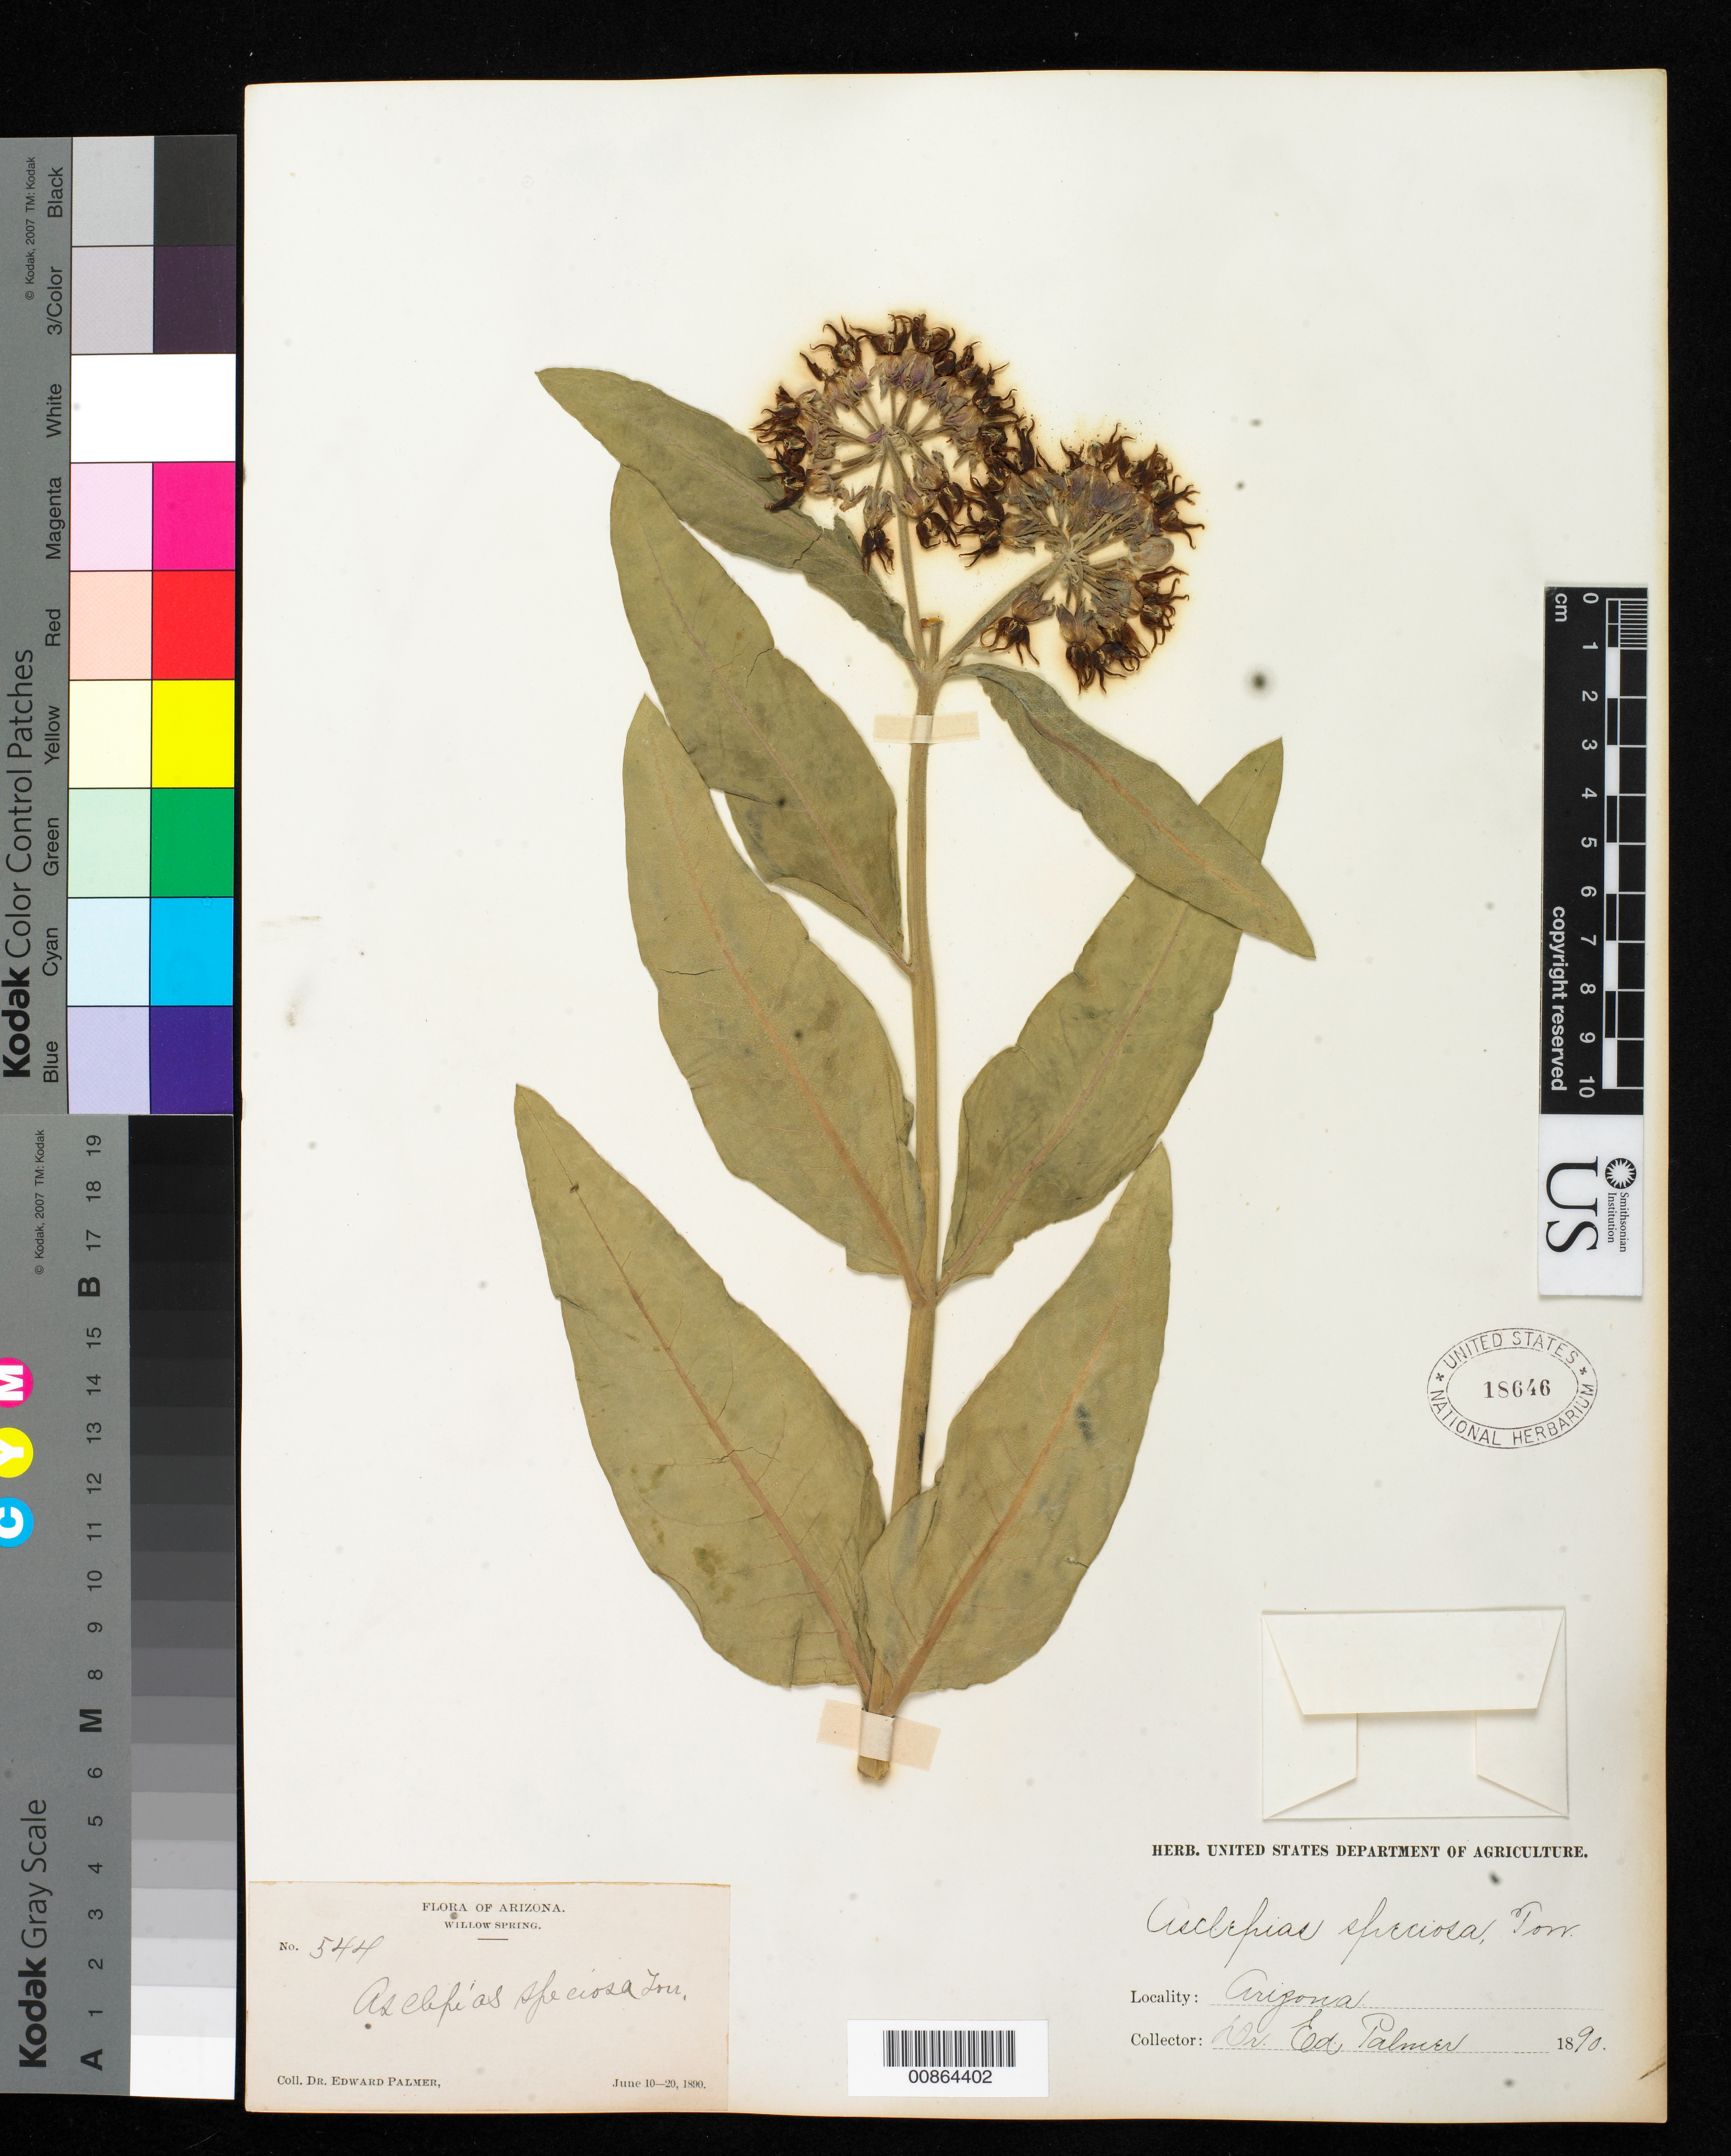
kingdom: Plantae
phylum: Tracheophyta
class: Magnoliopsida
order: Gentianales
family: Apocynaceae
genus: Asclepias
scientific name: Asclepias speciosa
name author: Torr.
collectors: E. Palmer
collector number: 544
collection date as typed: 10 Jun 1890 to 20 Jun 1890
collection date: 1890-06-10/1890-06-20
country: United States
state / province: Arizona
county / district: Coconino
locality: Willow Spring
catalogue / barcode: US 18646